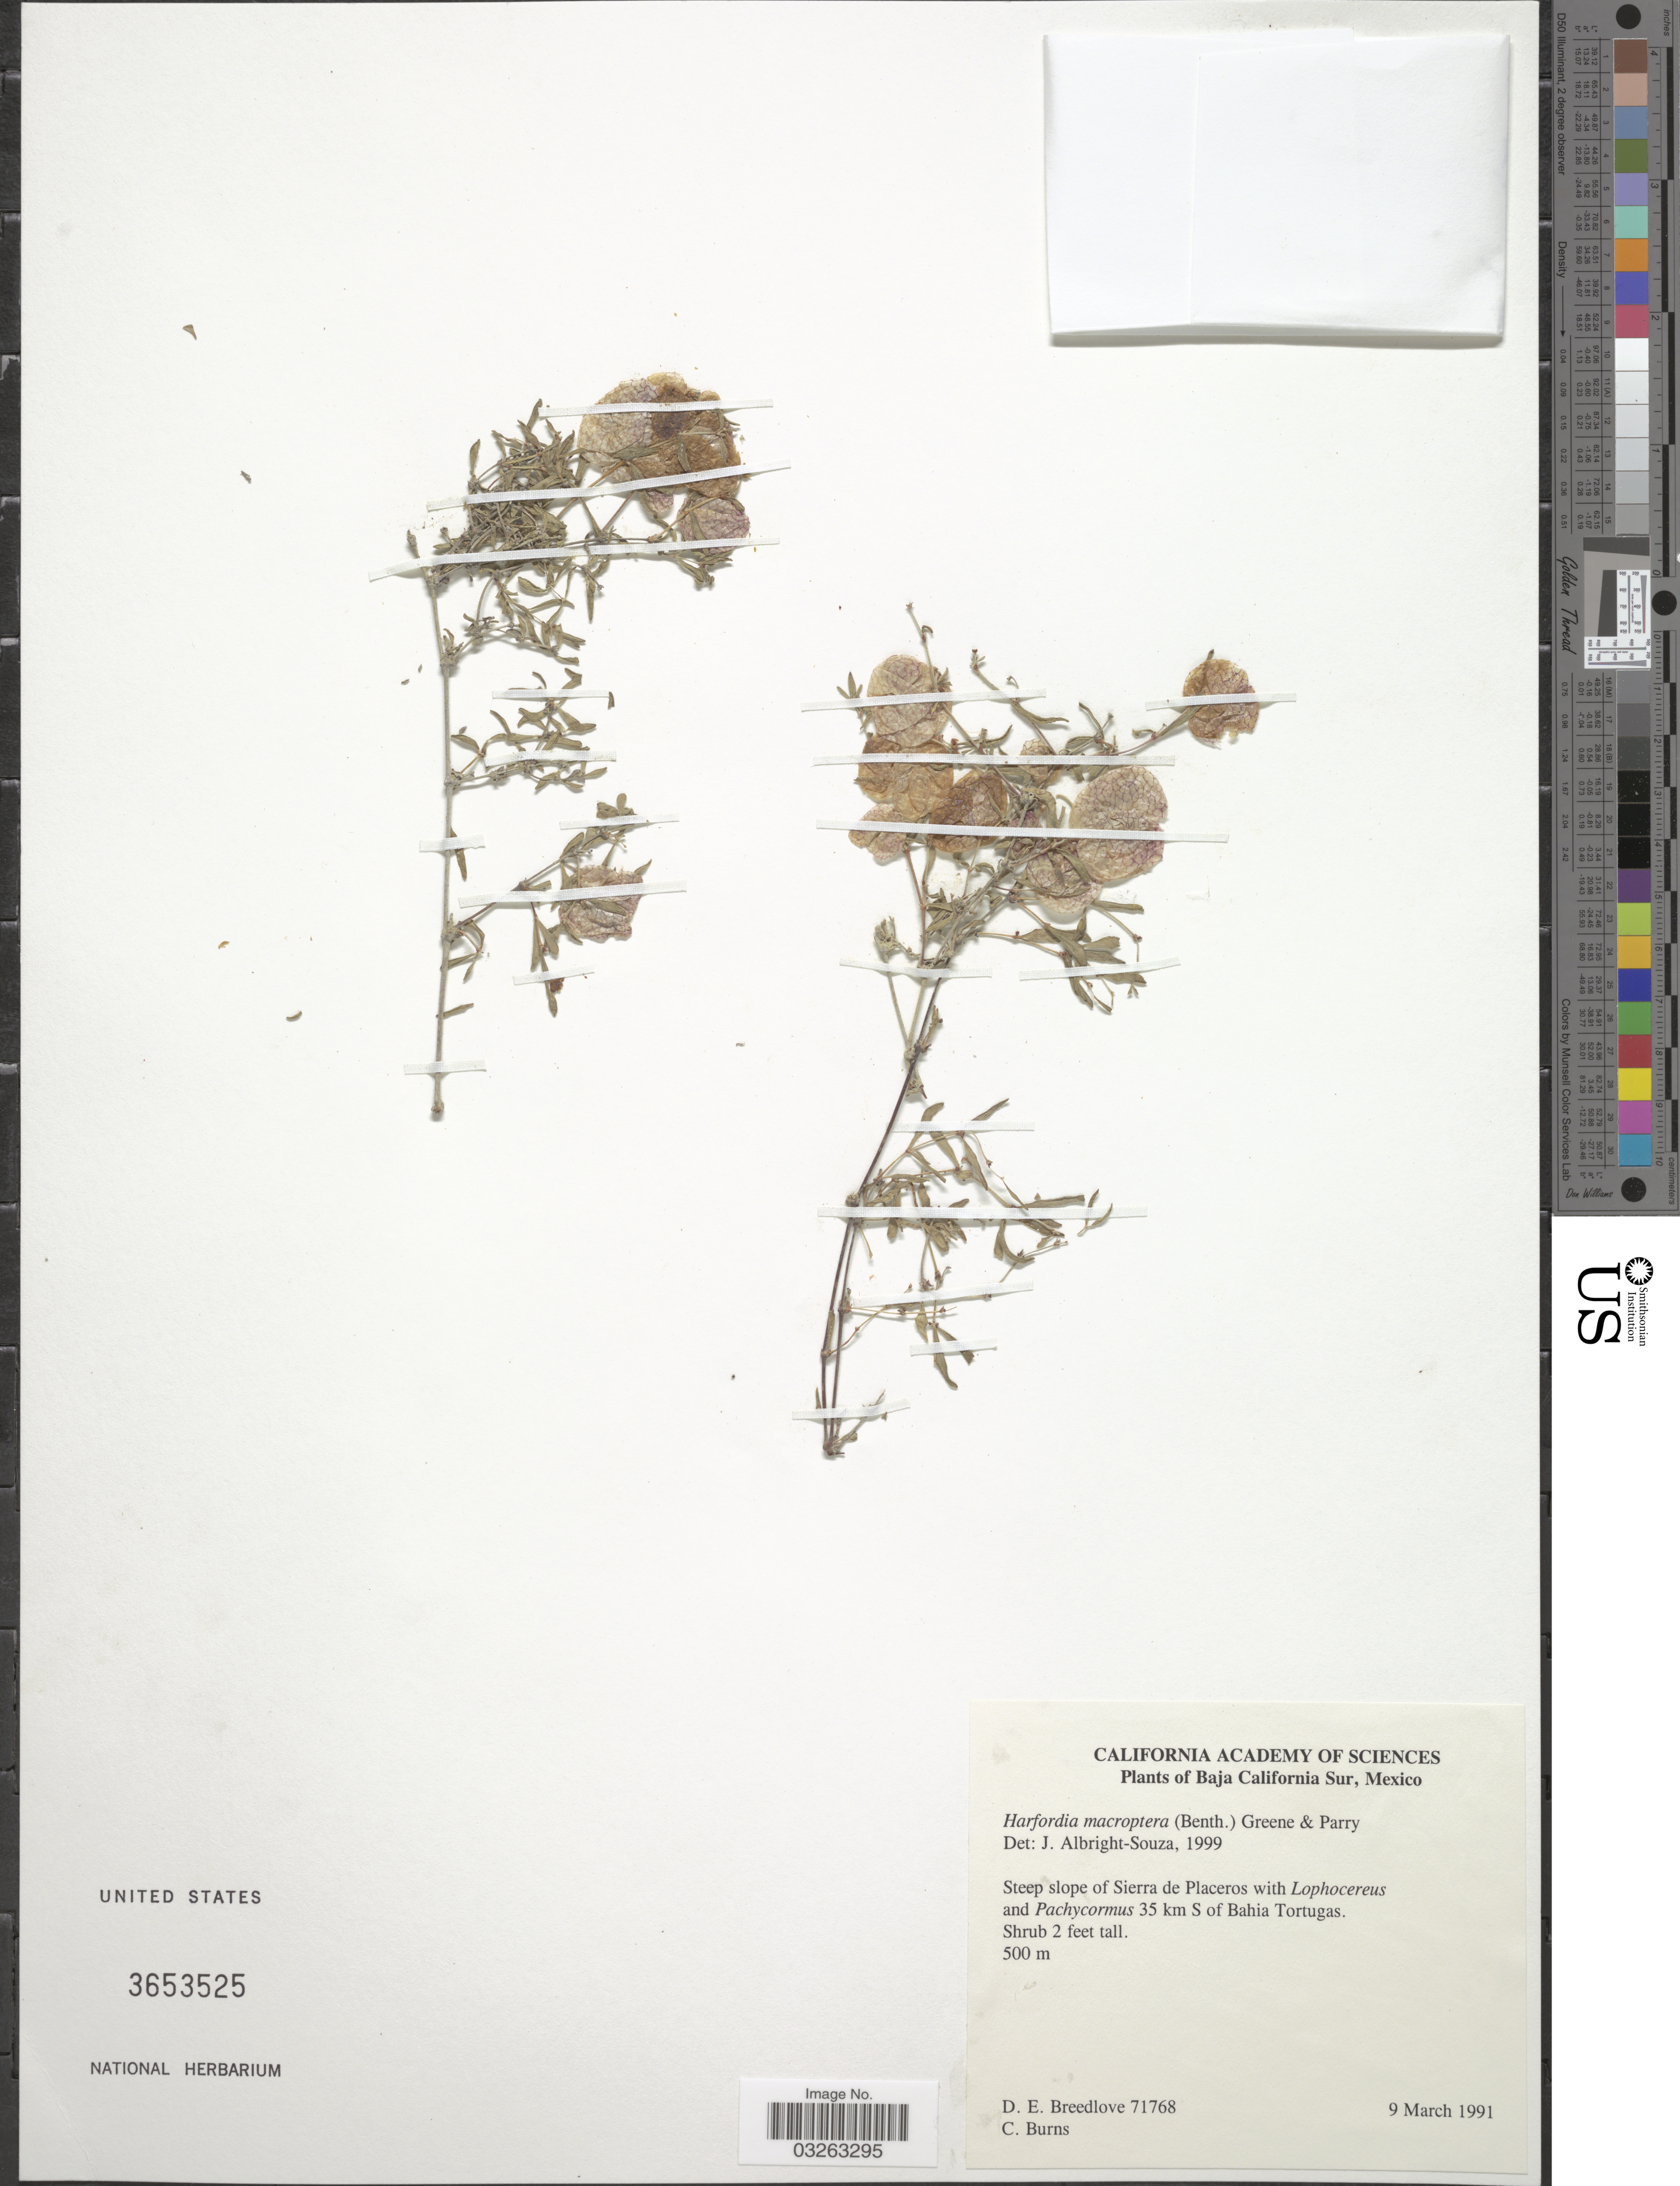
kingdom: Plantae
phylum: Tracheophyta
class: Magnoliopsida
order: Caryophyllales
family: Polygonaceae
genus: Harfordia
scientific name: Harfordia macroptera var. galioides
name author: (Greene) Reveal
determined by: Strong, Mark T., (BOT), Smithsonian Institution - National Museum of Natural History (UNITED STATES)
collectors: D. E. Breedlove & C. Burns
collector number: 71768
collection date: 1991-03-09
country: Mexico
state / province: Baja California Sur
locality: Steep slope of Sierra de Placeros 35 km S of Bahia Tortugas.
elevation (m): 500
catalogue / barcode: US 3653525